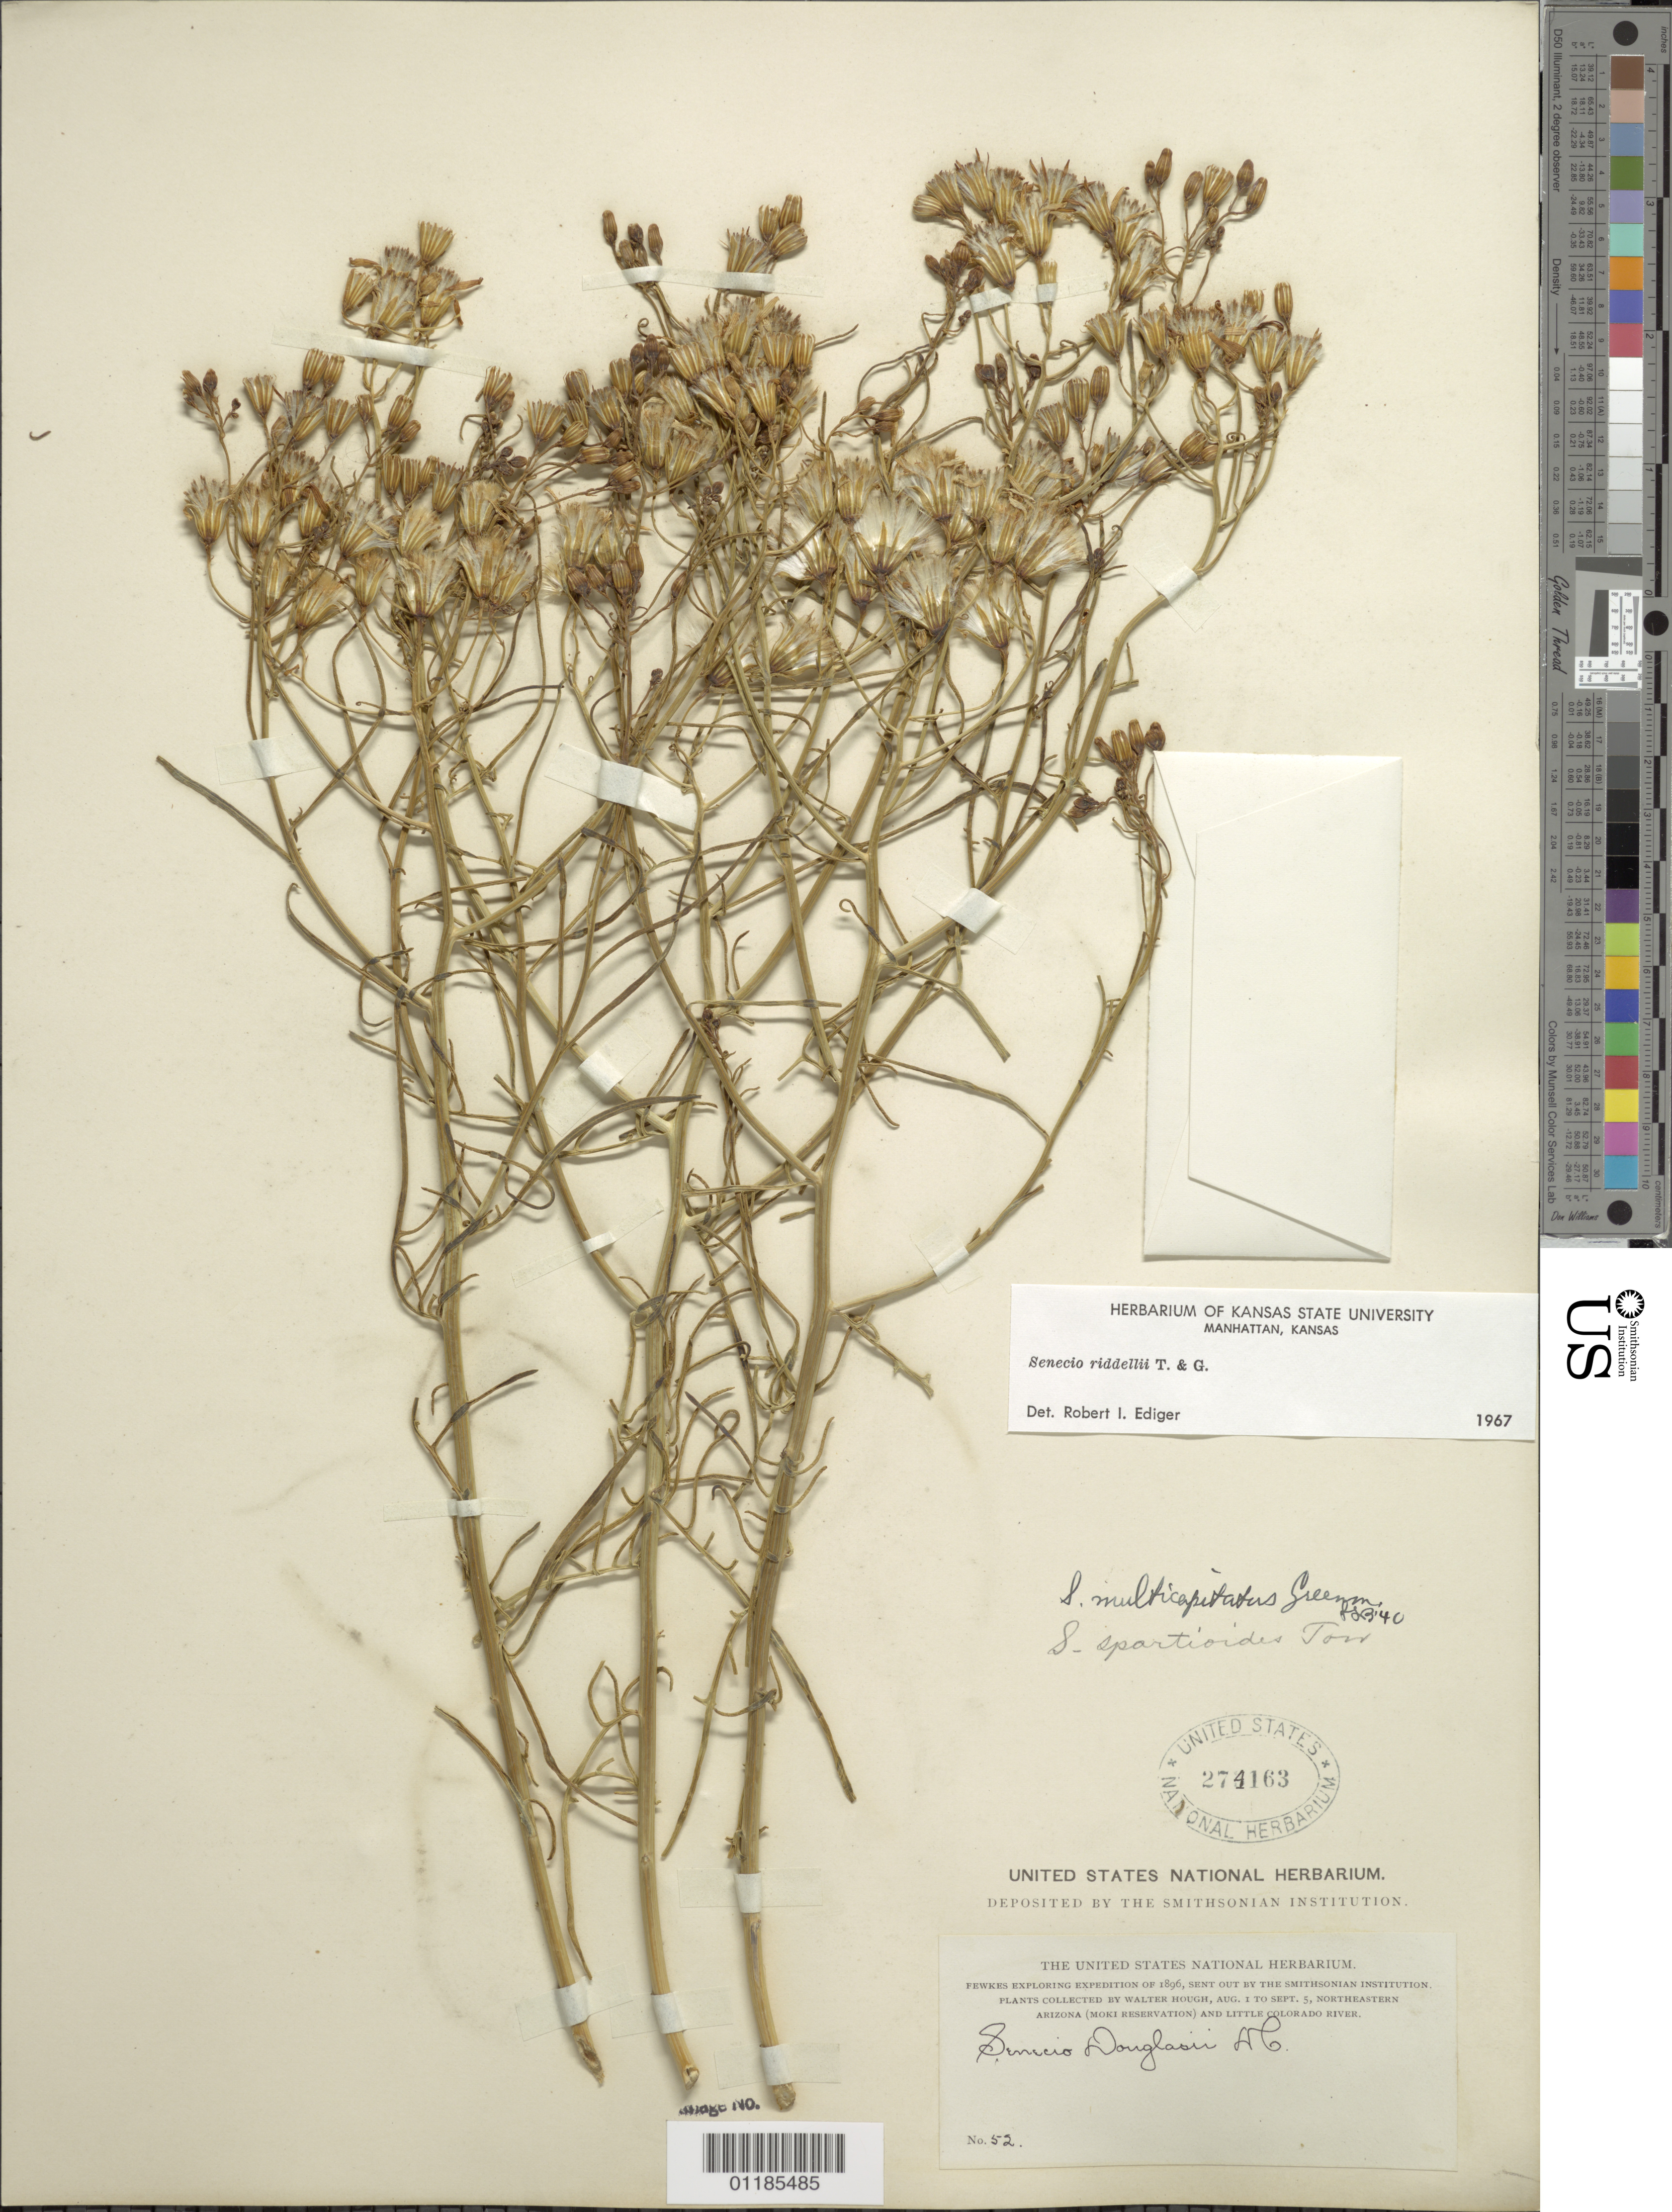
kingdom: Plantae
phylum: Tracheophyta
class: Magnoliopsida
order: Asterales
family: Asteraceae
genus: Senecio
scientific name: Senecio riddellii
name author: Torr. & A. Gray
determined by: Ediger, R. I.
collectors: W. Hough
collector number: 52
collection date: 1896-08-01/1896-09-05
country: United States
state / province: Arizona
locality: Moki Reservation and Little Colorado River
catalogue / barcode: US 274163